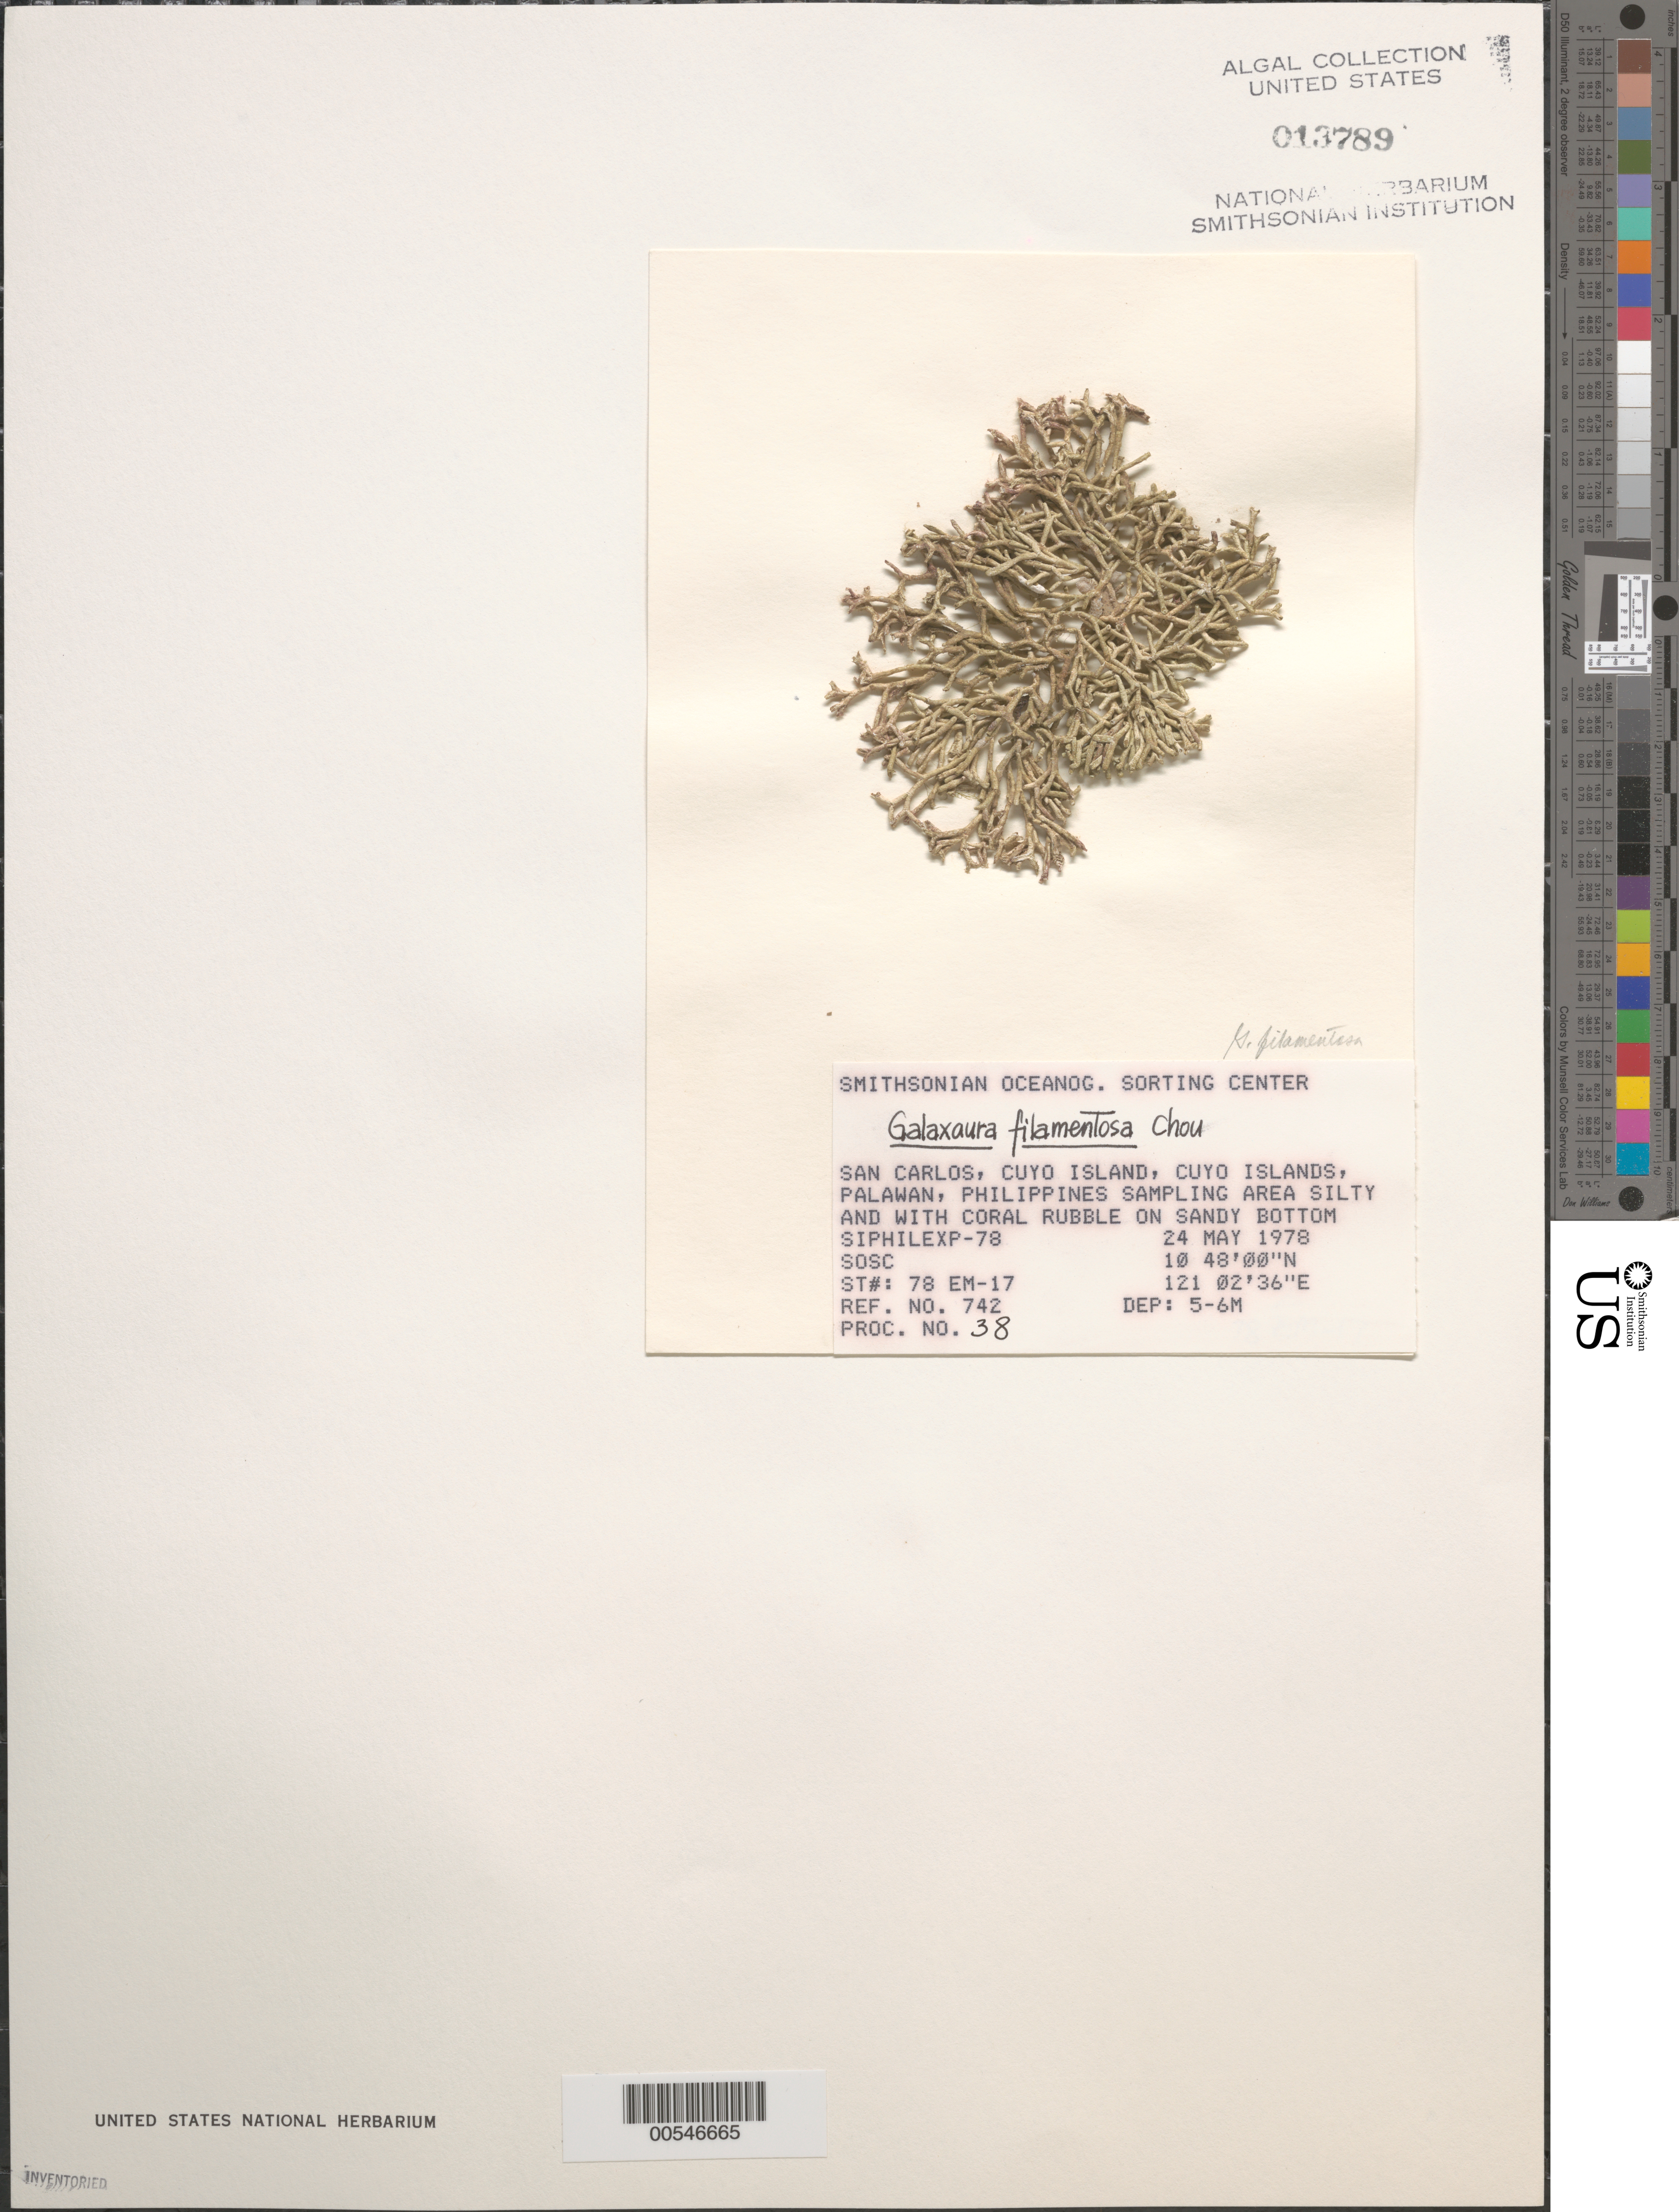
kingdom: Plantae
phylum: Rhodophyta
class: Florideophyceae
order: Nemaliales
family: Galaxauraceae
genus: Galaxaura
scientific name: Galaxaura filamentosa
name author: R.C.Y. Chou in W.R. Taylor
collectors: SOSC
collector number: Station 78 Em-17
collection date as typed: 24 May 1978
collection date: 1978-05-24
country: Philippines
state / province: Mimaropa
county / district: Palawan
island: Cuyo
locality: San Carlos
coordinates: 10 48' 00" N, 121 02' 36" E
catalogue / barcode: US 13789